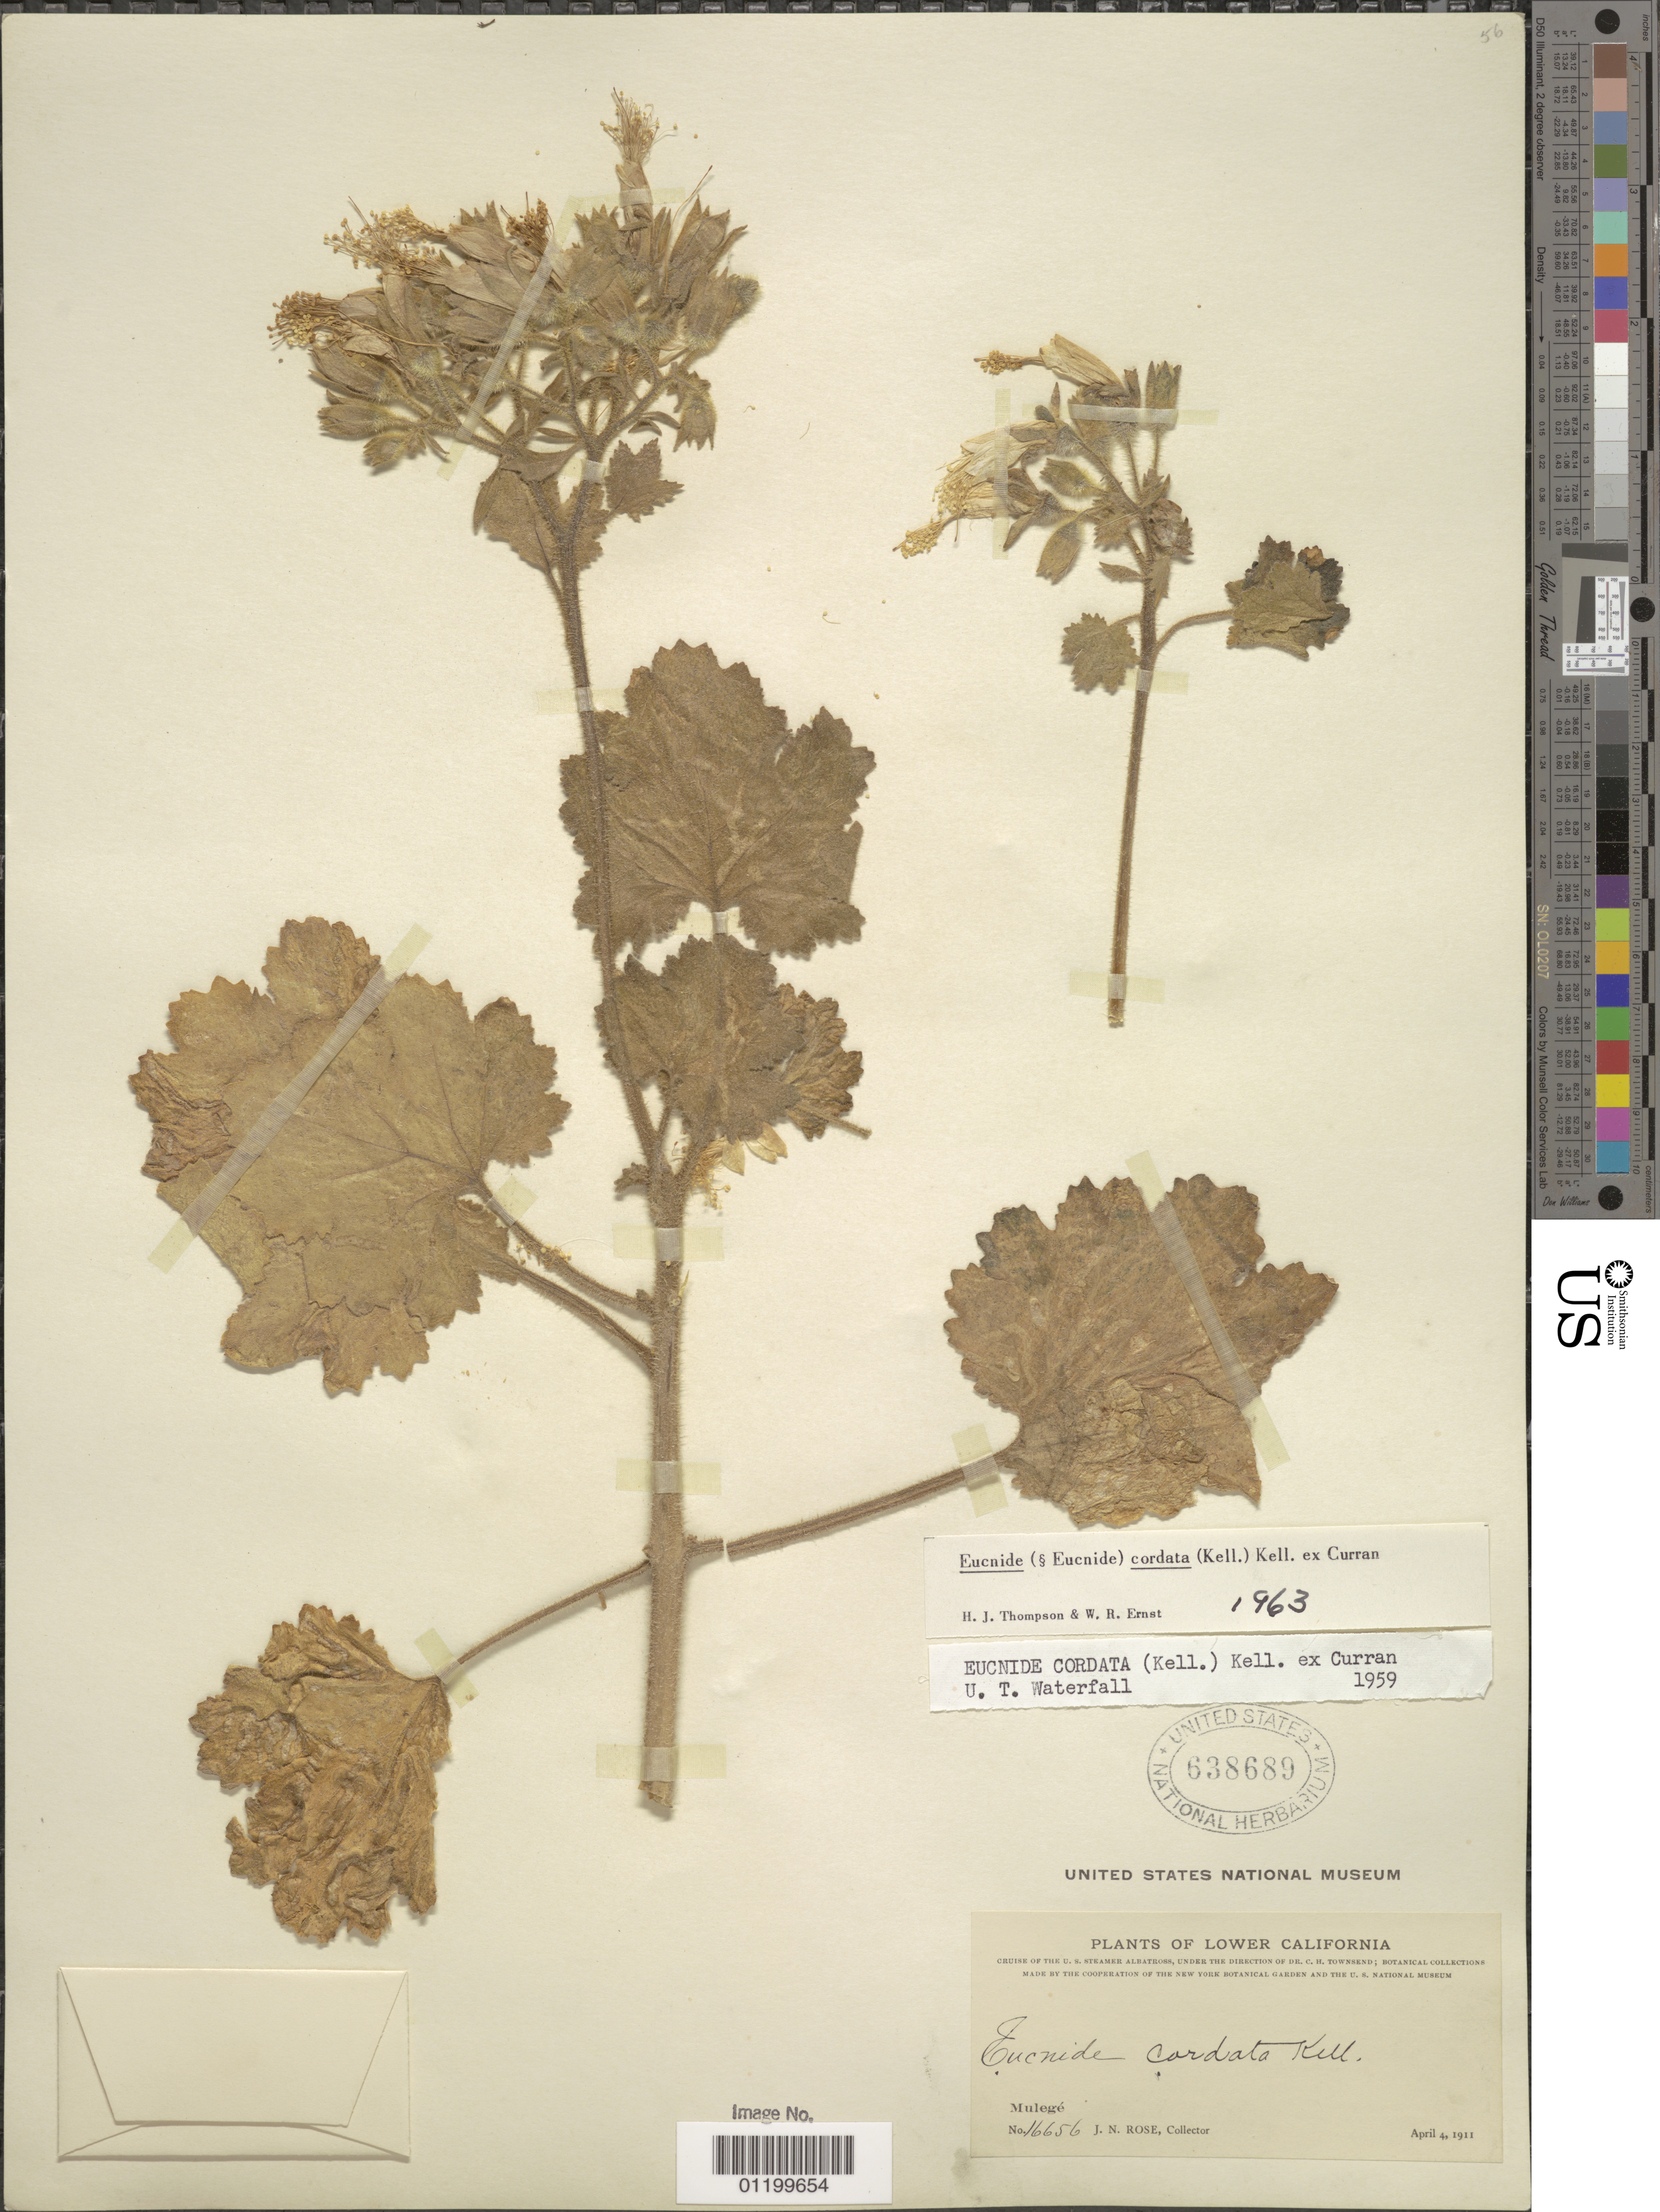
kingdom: Plantae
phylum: Tracheophyta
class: Magnoliopsida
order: Cornales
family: Loasaceae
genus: Eucnide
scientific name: Eucnide cordata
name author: (Kell.) Kellogg ex Curran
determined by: Thompson, H. J.; Ernst, W. R.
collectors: J. N. Rose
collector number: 16656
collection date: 1911-04-04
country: Mexico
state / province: Baja California Sur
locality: Mulegé. Lower California.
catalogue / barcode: US 638689